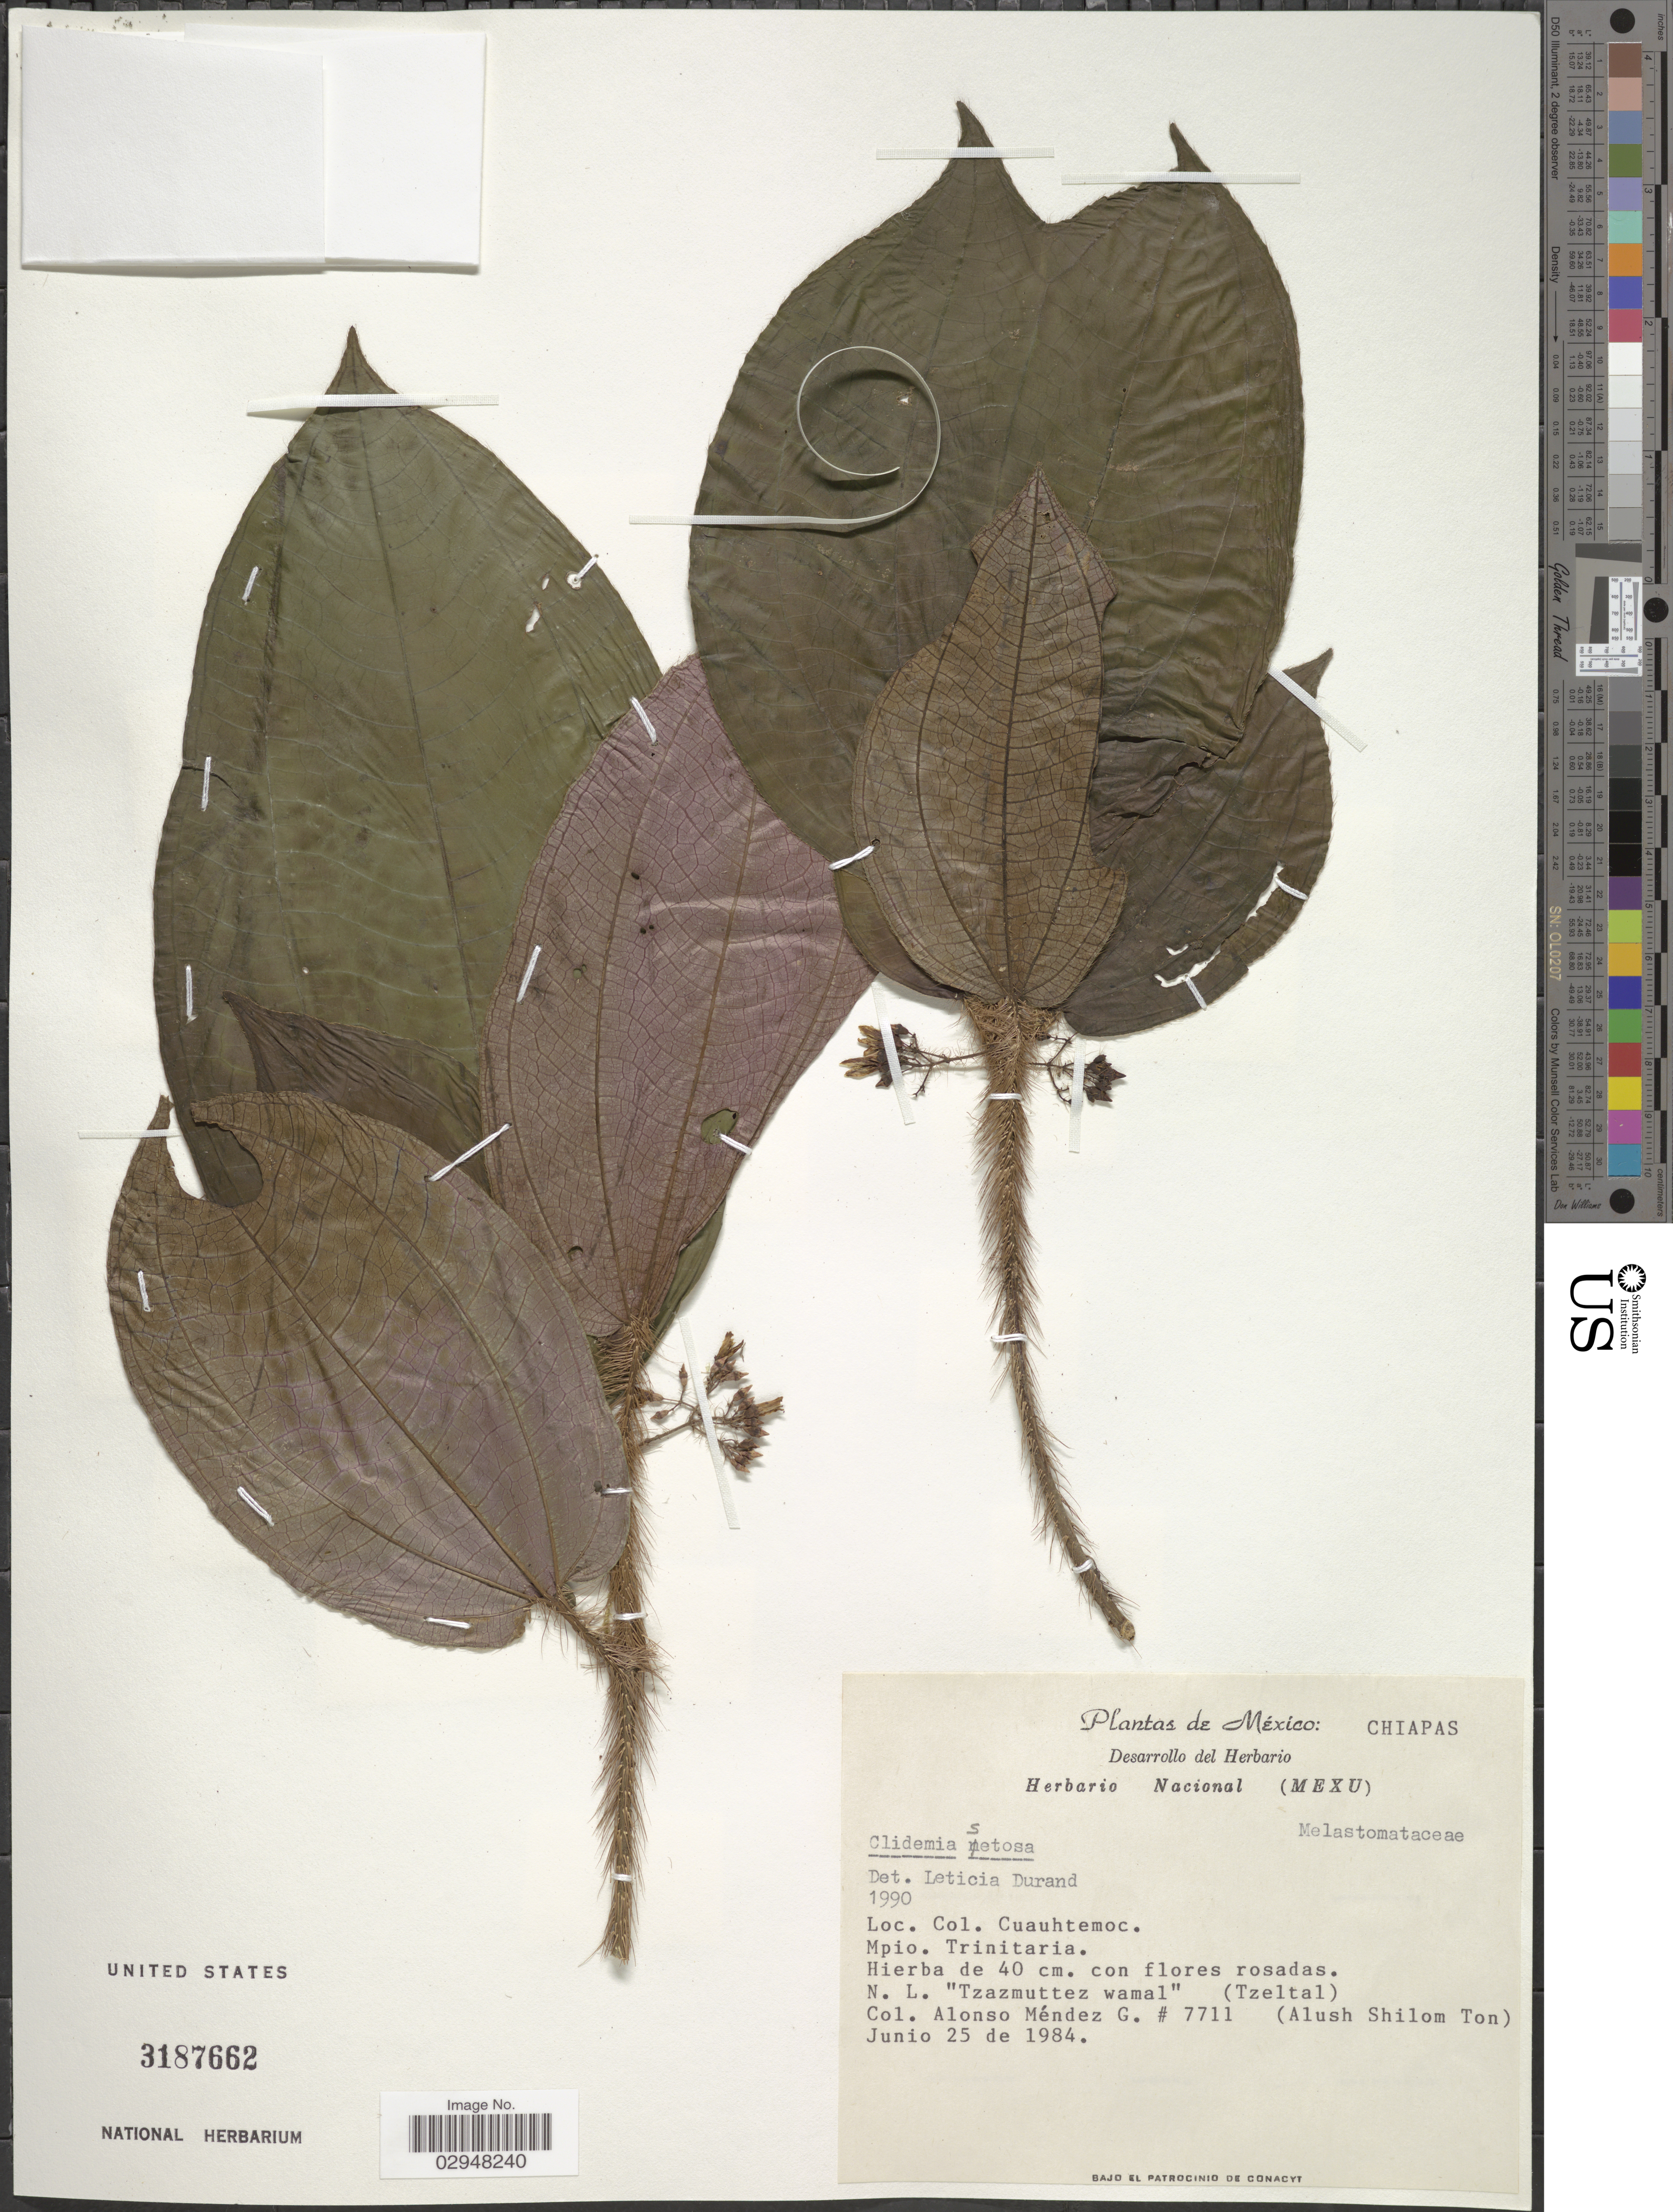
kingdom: Plantae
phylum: Tracheophyta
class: Magnoliopsida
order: Myrtales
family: Melastomataceae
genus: Clidemia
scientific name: Clidemia setosa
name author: (Triana) Gleason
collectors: A. Méndez G. & A. M. Ton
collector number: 7711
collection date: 1984-06-25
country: Mexico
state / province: Chiapas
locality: Cuauhtemoc. Mpio. Trinitaria.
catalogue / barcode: US 3187662